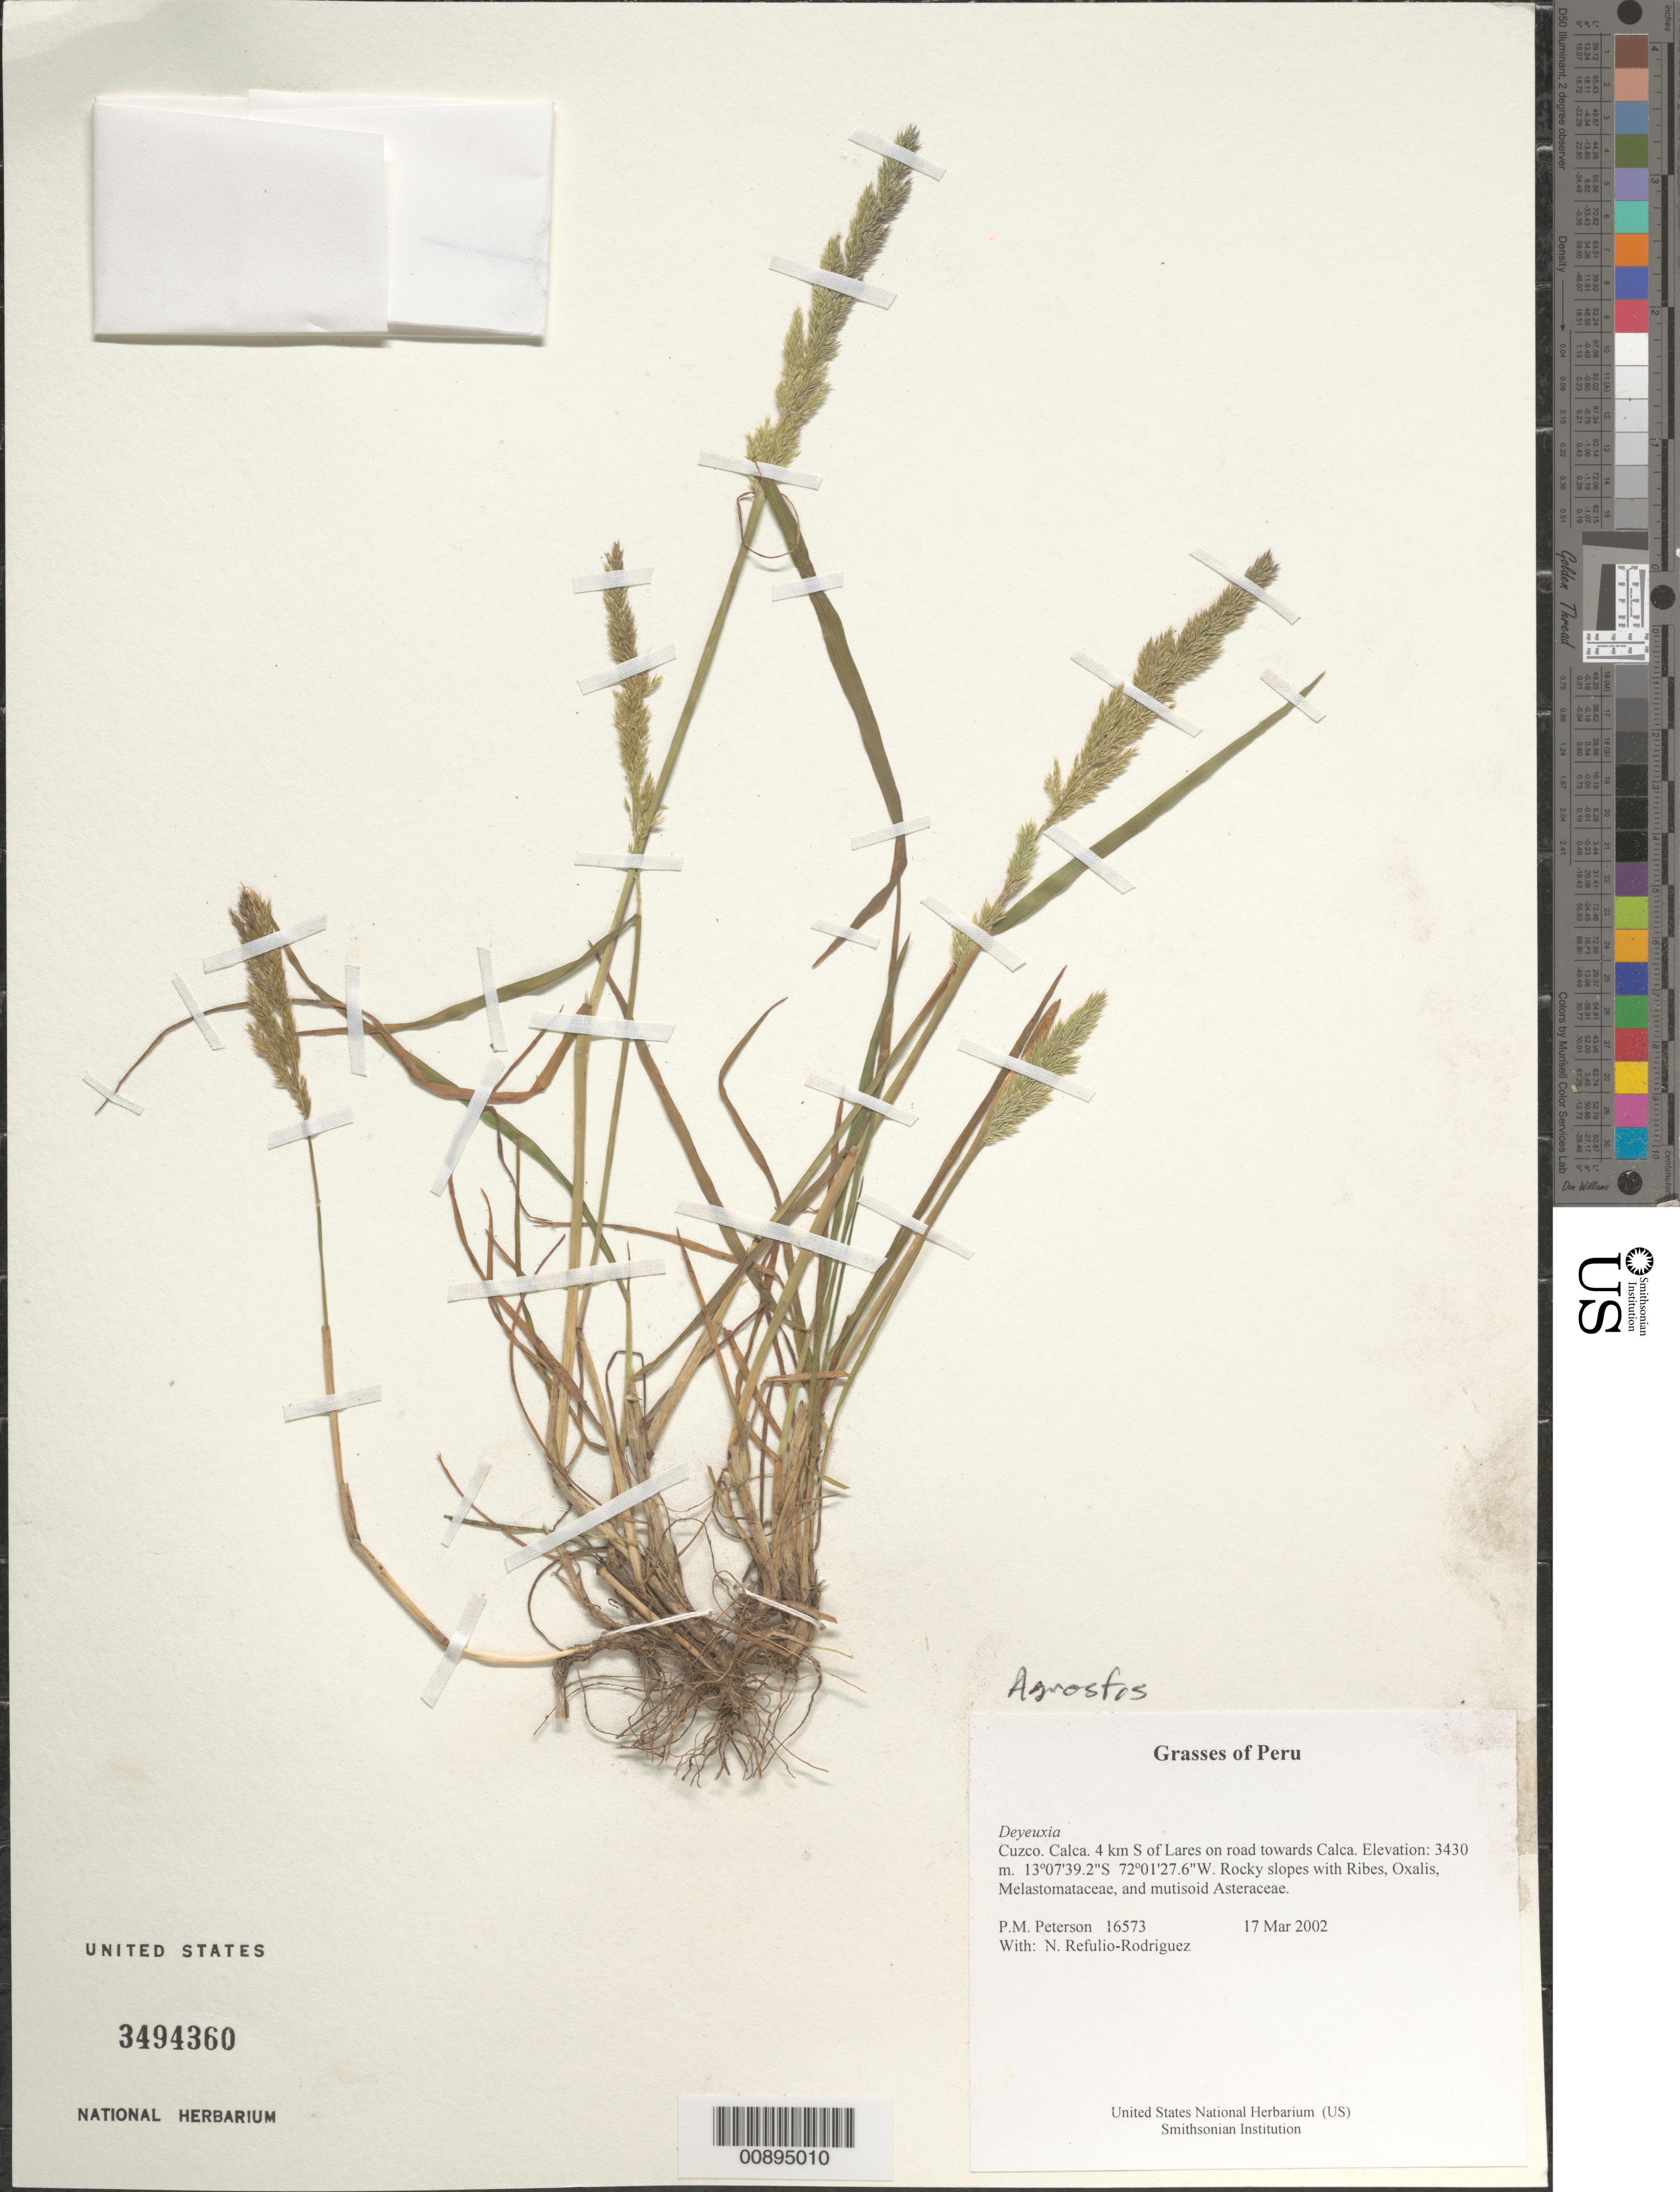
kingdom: Plantae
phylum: Tracheophyta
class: Liliopsida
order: Poales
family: Poaceae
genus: Agrostis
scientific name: Agrostis sp.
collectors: P. M. Peterson & N. Refulio-Rodríguez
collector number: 16573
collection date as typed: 17 Mar 2002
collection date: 2002-03-17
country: Peru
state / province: Cusco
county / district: Calca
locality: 4 km S of Lares on road towards Calca.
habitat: Rocky slopes with ~Ribes, Oxalis, Melastomataceae~, and mutisoid ~Asteraceae~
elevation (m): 3430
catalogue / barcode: US 3494360